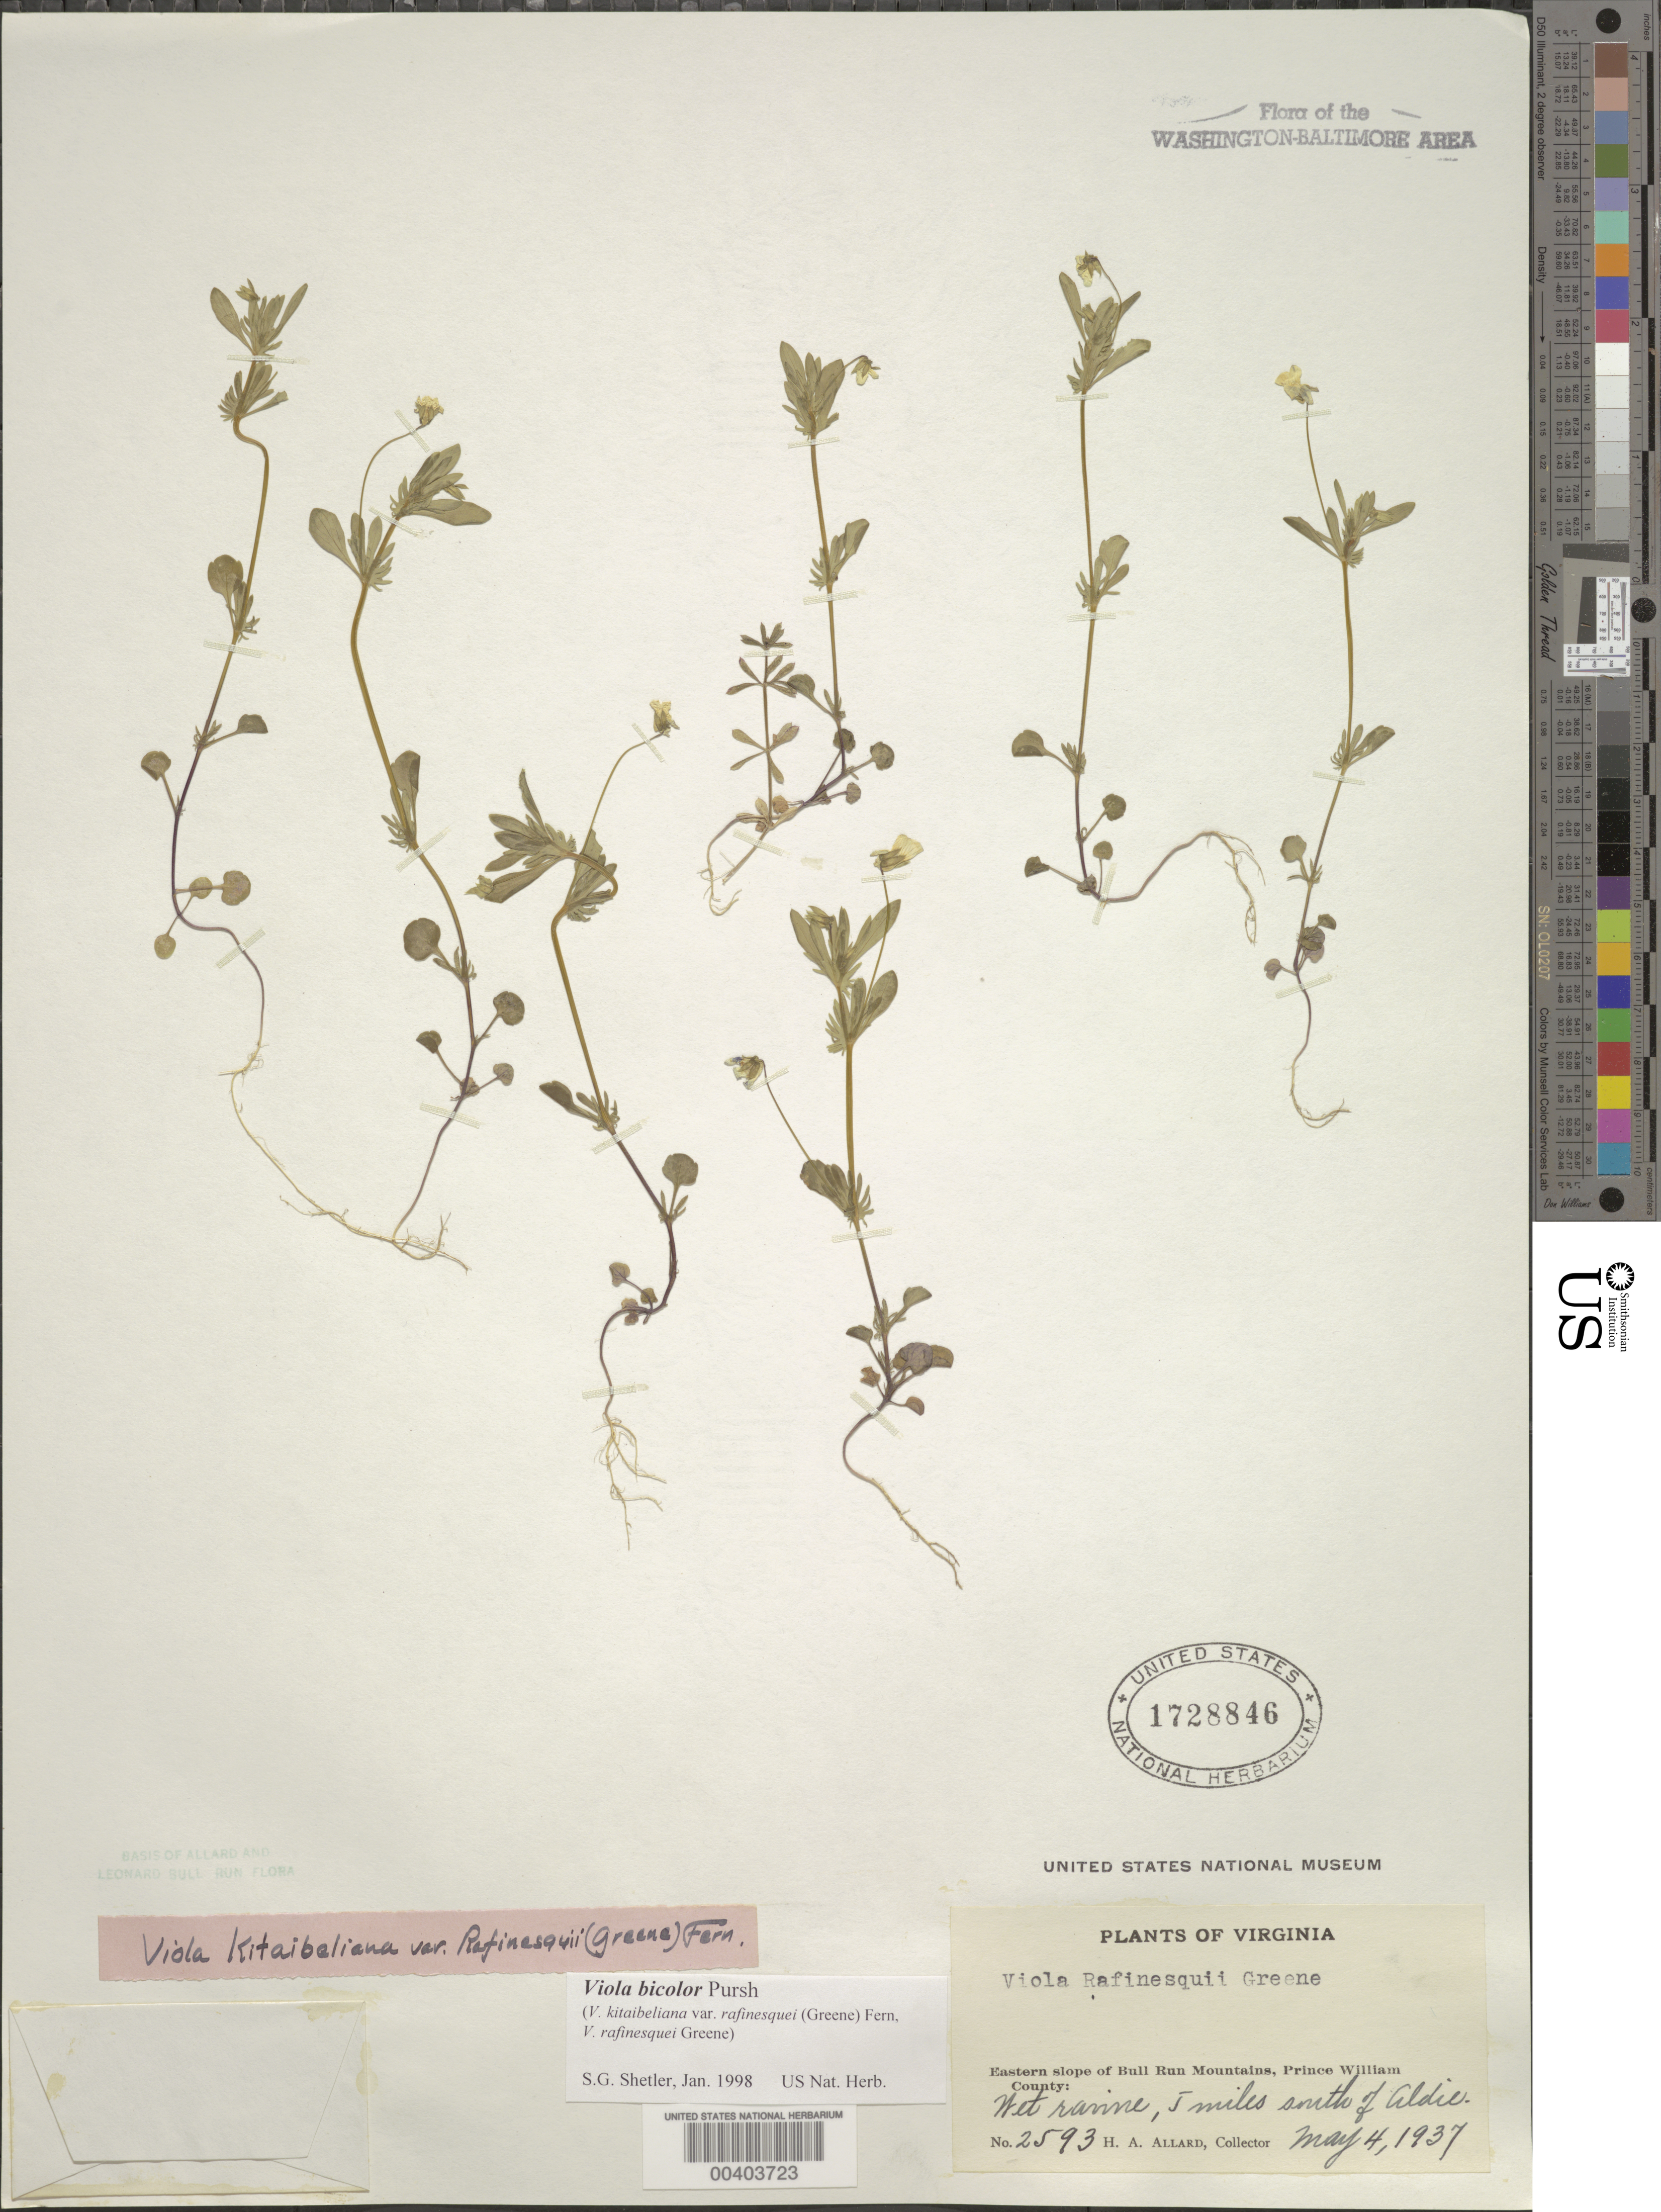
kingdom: Plantae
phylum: Tracheophyta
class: Magnoliopsida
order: Malpighiales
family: Violaceae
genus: Viola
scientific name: Viola bicolor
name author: Pursh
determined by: Shetler, Stanwyn G., (US), NMNH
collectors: H. A. Allard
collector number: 2593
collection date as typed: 04 May 1937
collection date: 1937-05-04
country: United States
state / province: Virginia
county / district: Prince William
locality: South of Aldie Bull Run Mts.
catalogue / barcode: US 1728846